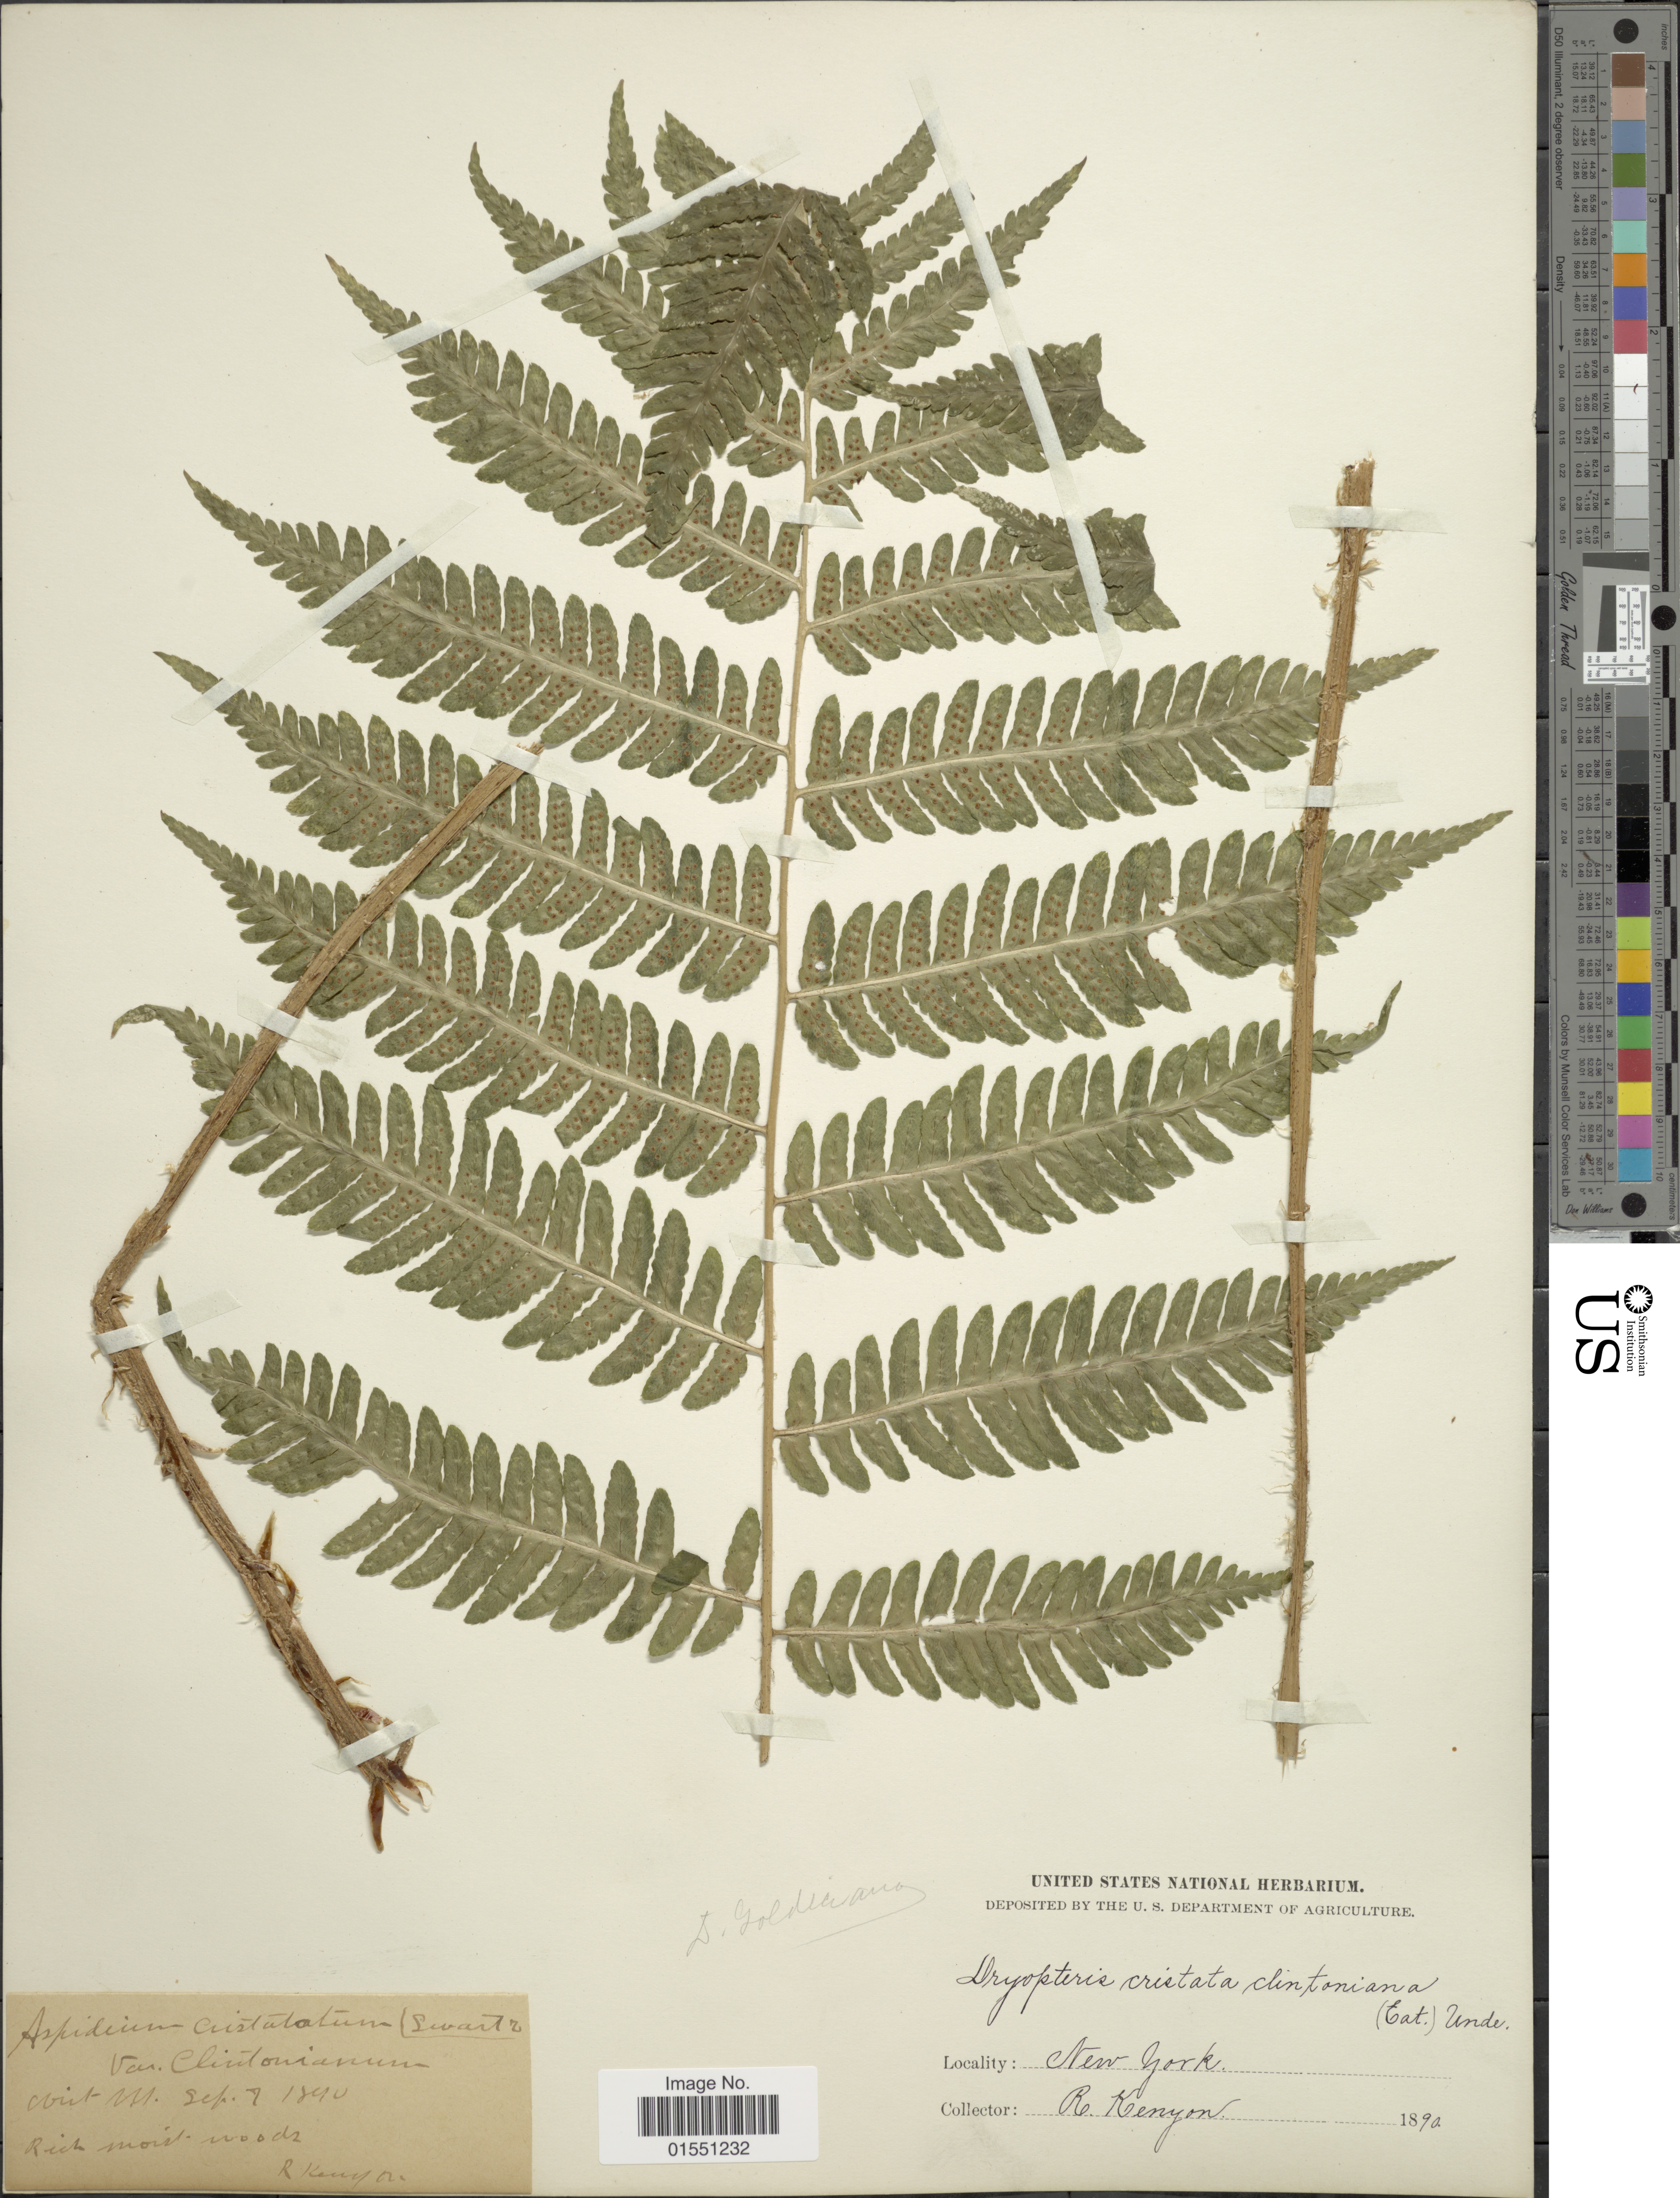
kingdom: Plantae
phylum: Tracheophyta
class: Polypodiopsida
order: Polypodiales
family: Dryopteridaceae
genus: Dryopteris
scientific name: Dryopteris goldiana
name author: (Hook. ex Goldie) A. Gray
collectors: R. Kenyon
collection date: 1890-09-07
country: United States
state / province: New York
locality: Rich moist woods